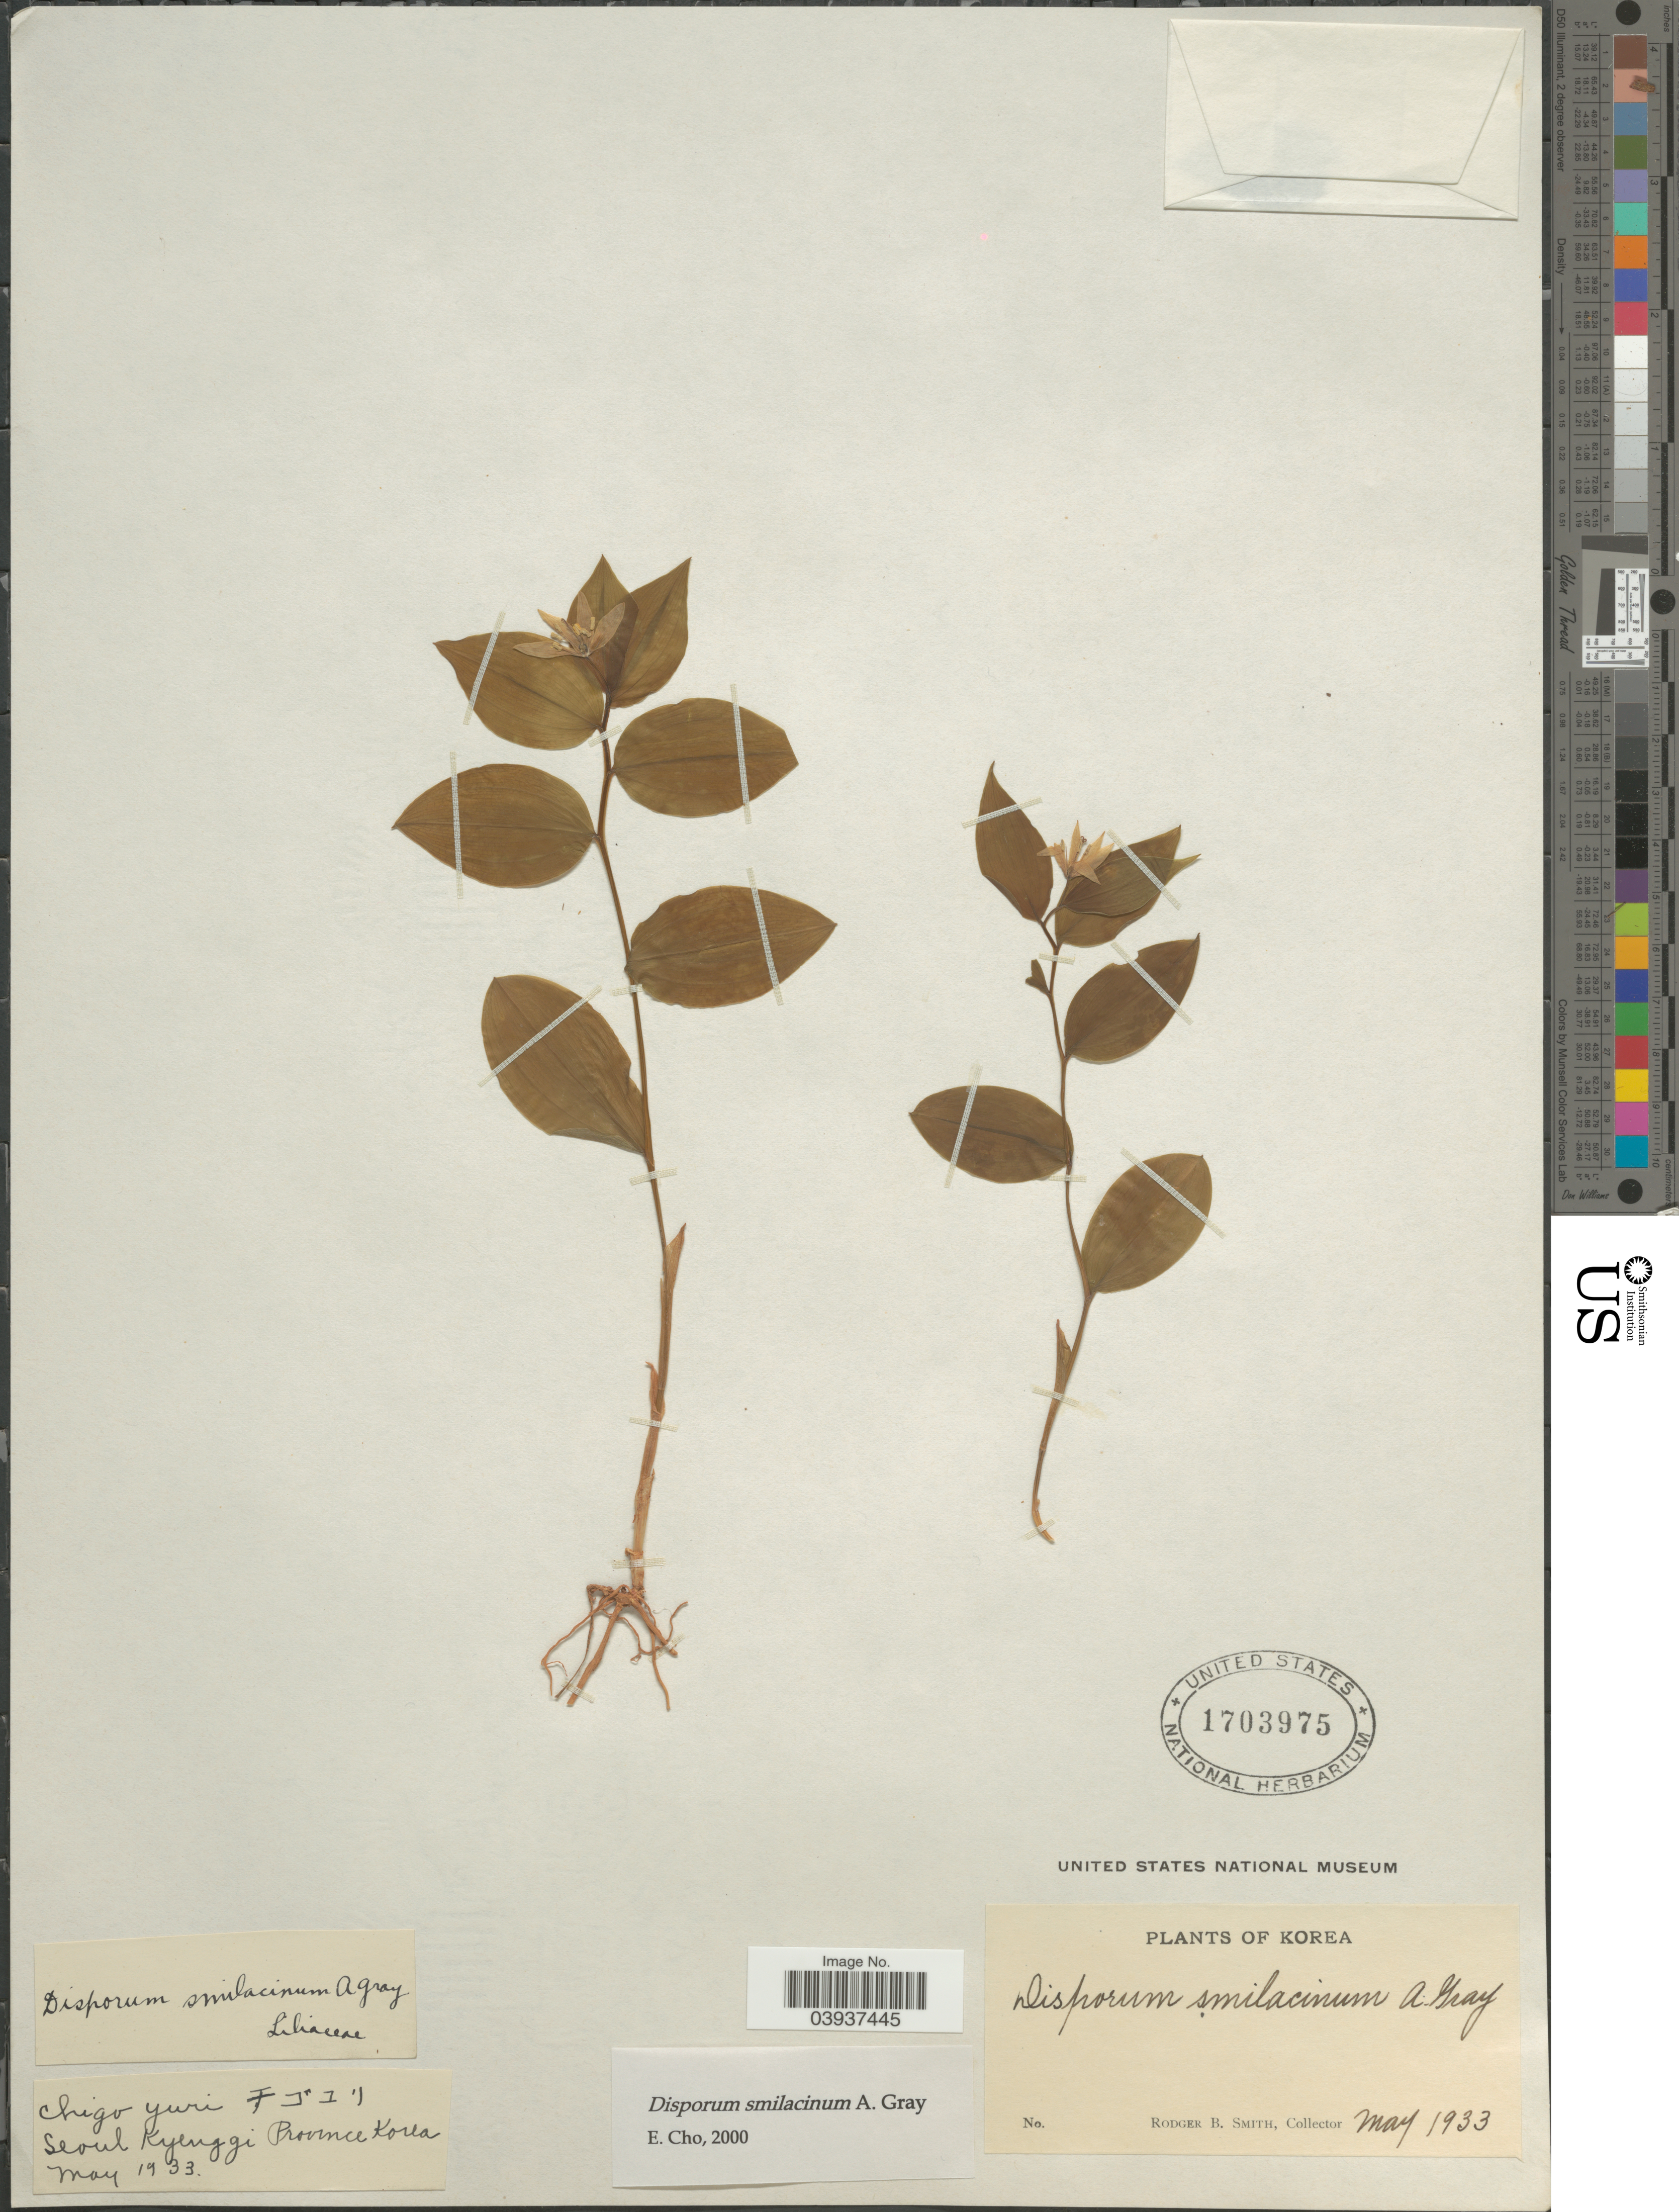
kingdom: Plantae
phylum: Tracheophyta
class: Liliopsida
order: Liliales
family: Colchicaceae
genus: Disporum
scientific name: Disporum smilacinum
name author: A. Gray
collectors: R. B. Smith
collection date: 1933-05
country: South Korea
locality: Seoul Kyenggi Province Korea.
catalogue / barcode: US 1703975